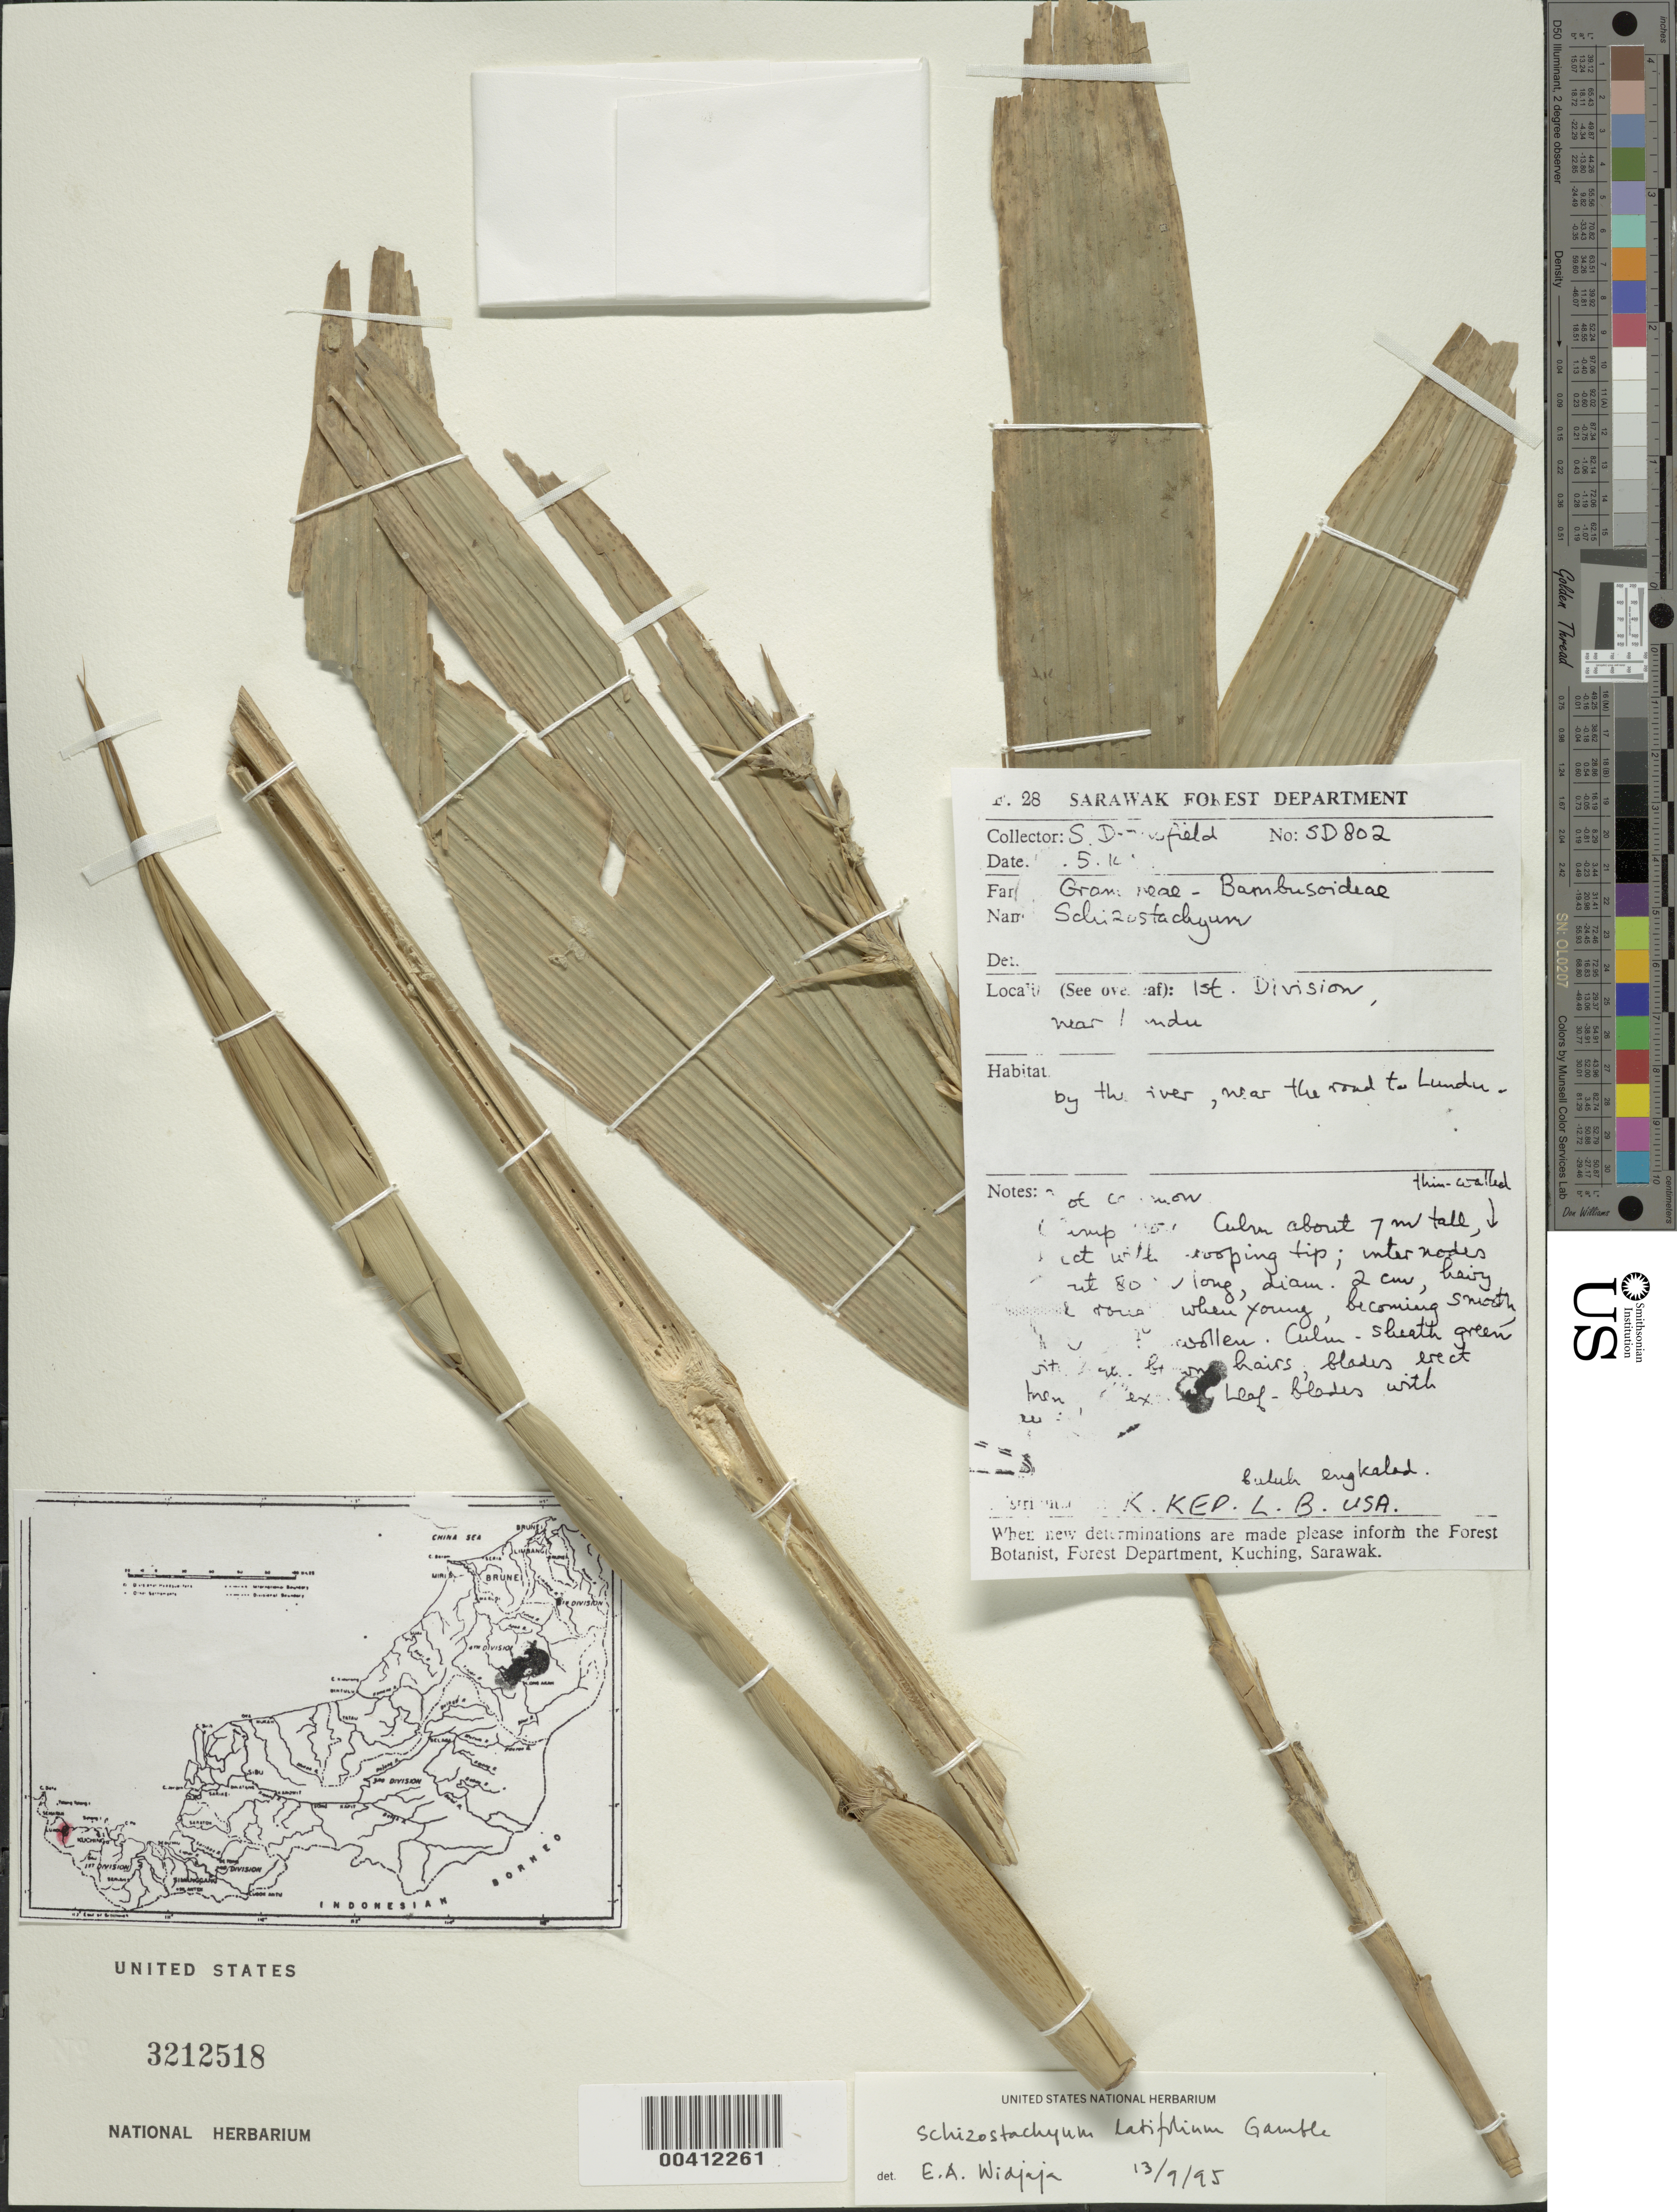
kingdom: Plantae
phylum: Tracheophyta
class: Liliopsida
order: Poales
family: Poaceae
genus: Schizostachyum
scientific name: Schizostachyum latifolium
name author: Gamble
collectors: S. Dransfield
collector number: Sd802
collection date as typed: May 1981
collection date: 1981-05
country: Malaysia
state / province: Sarawak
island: Borneo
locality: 1st division, near lundu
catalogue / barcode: US 3212518